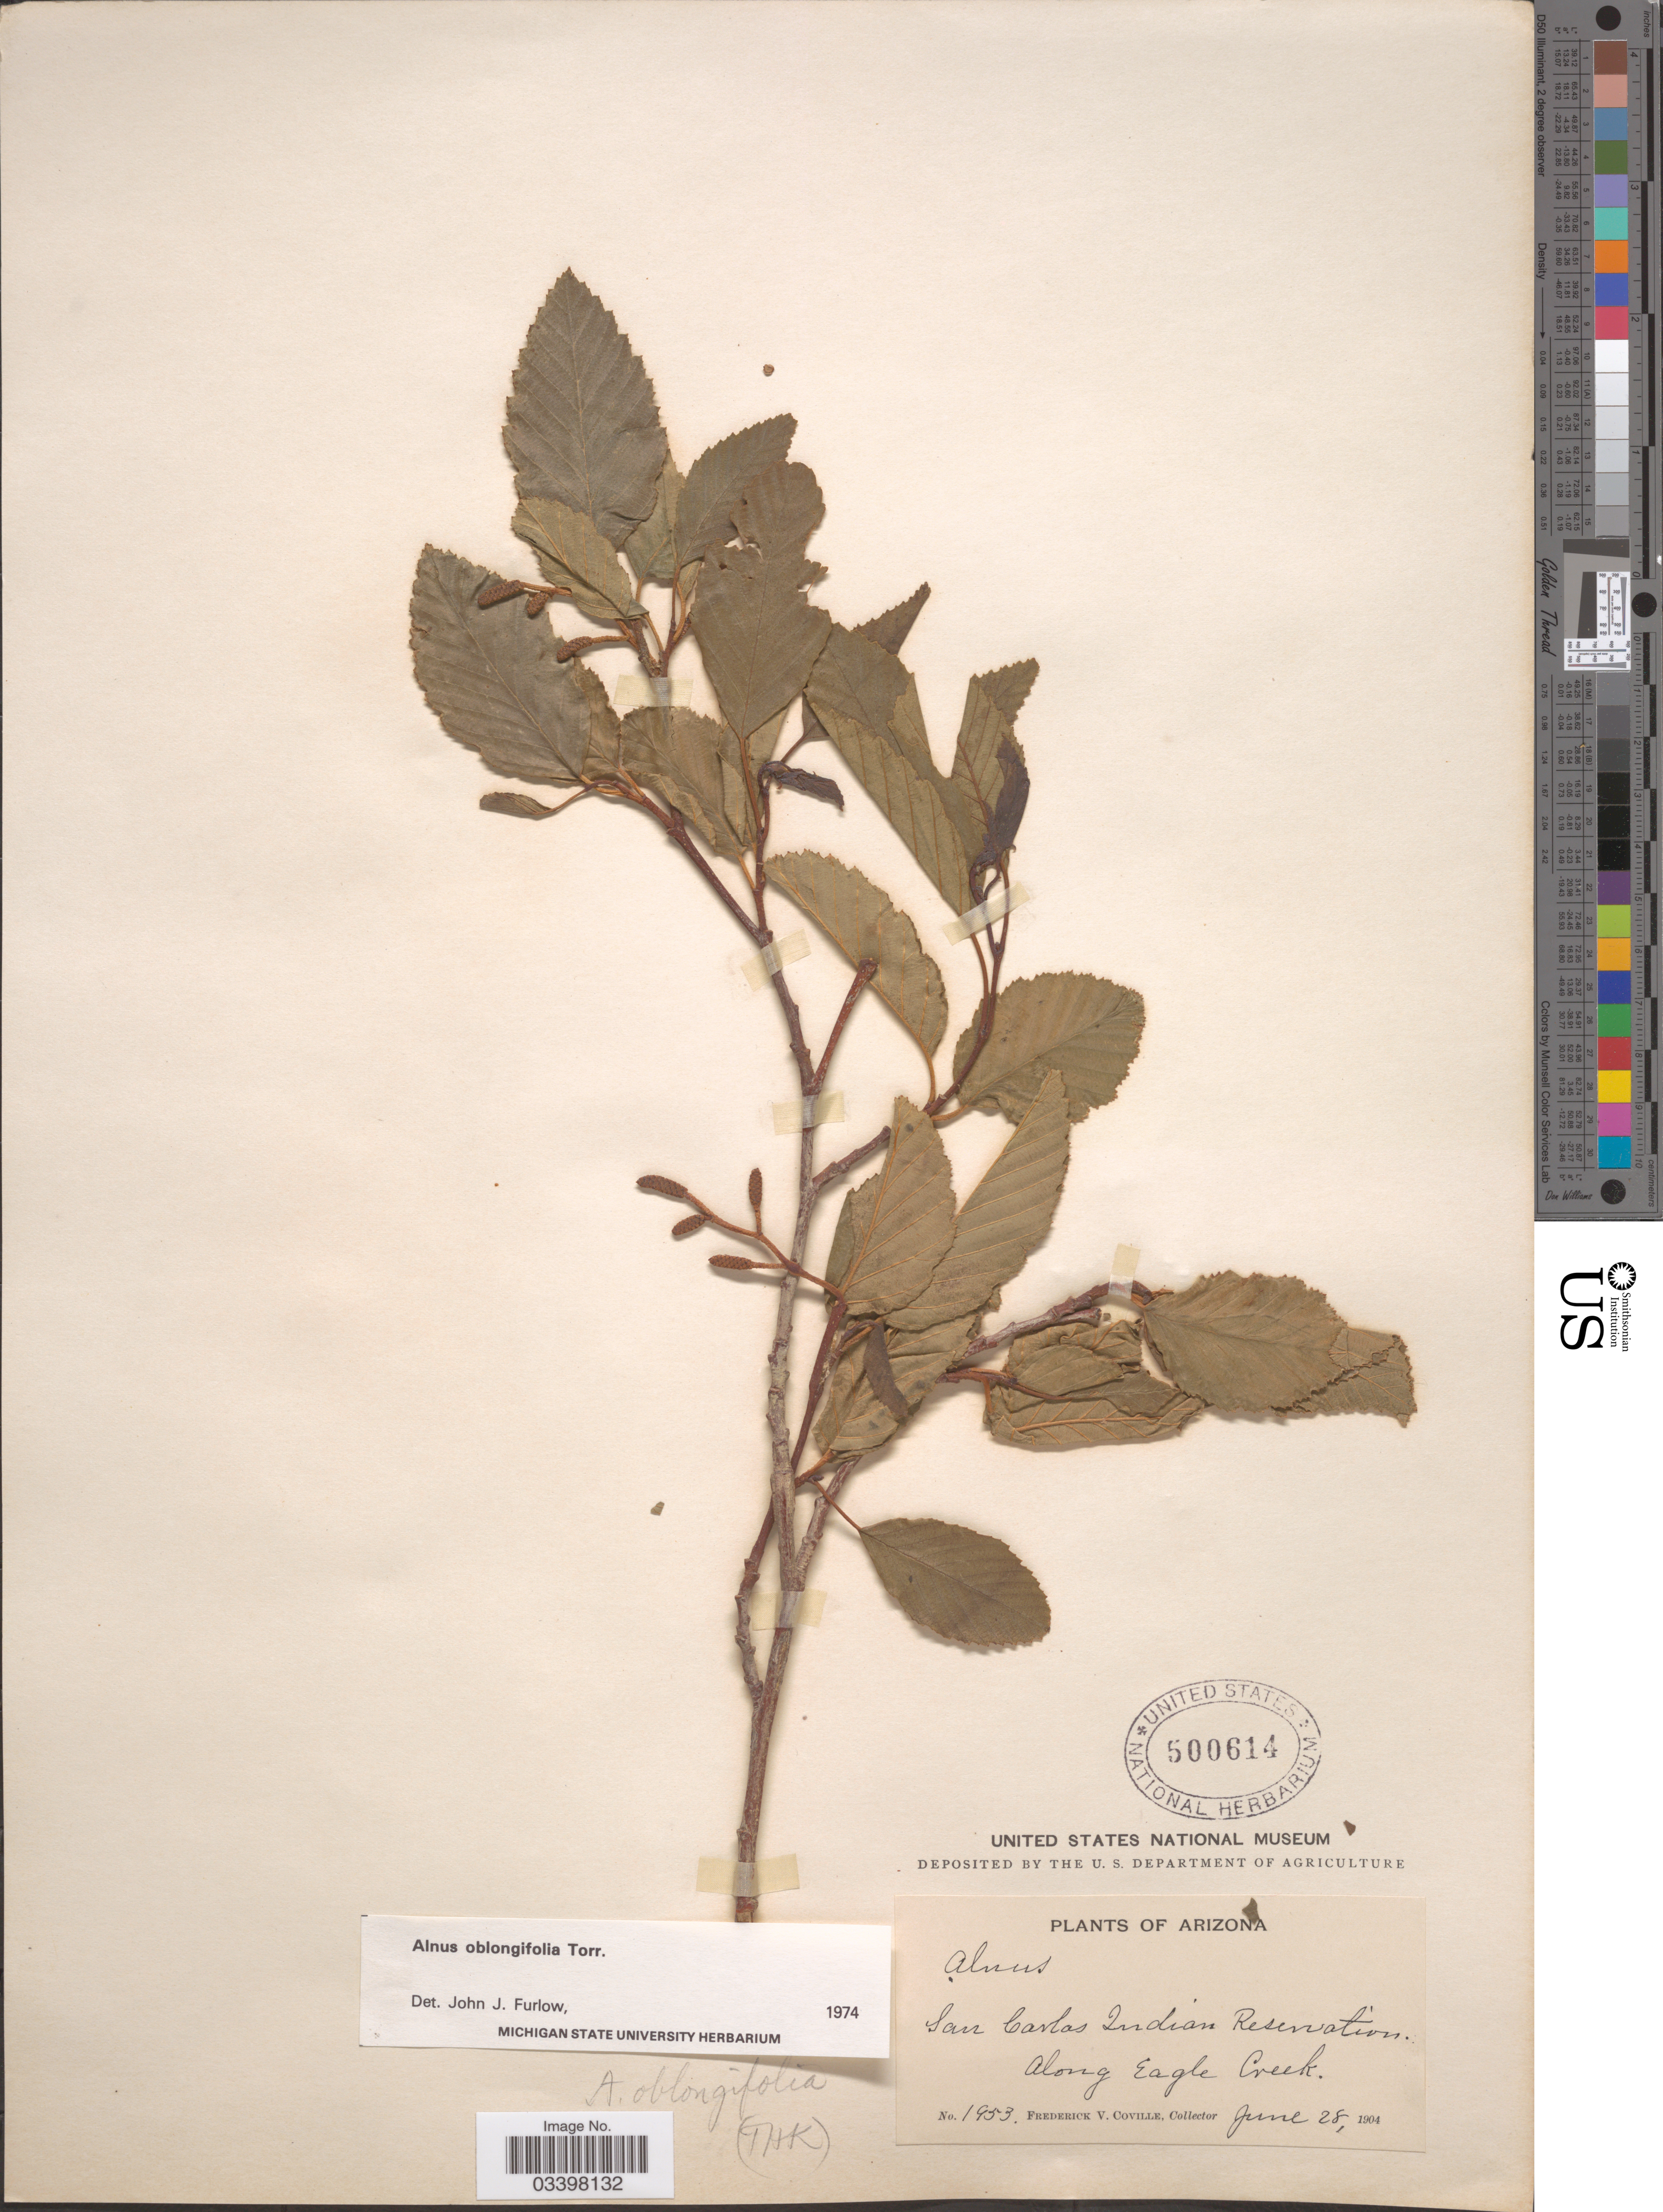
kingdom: Plantae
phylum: Tracheophyta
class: Magnoliopsida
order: Fagales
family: Betulaceae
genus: Alnus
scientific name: Alnus oblongifolia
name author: Torr. in Emory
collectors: F. V. Coville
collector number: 1953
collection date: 1904-06-28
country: United States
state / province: Arizona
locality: San Carlos Indian Reservation. Along Eagle Creek.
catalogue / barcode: US 500614